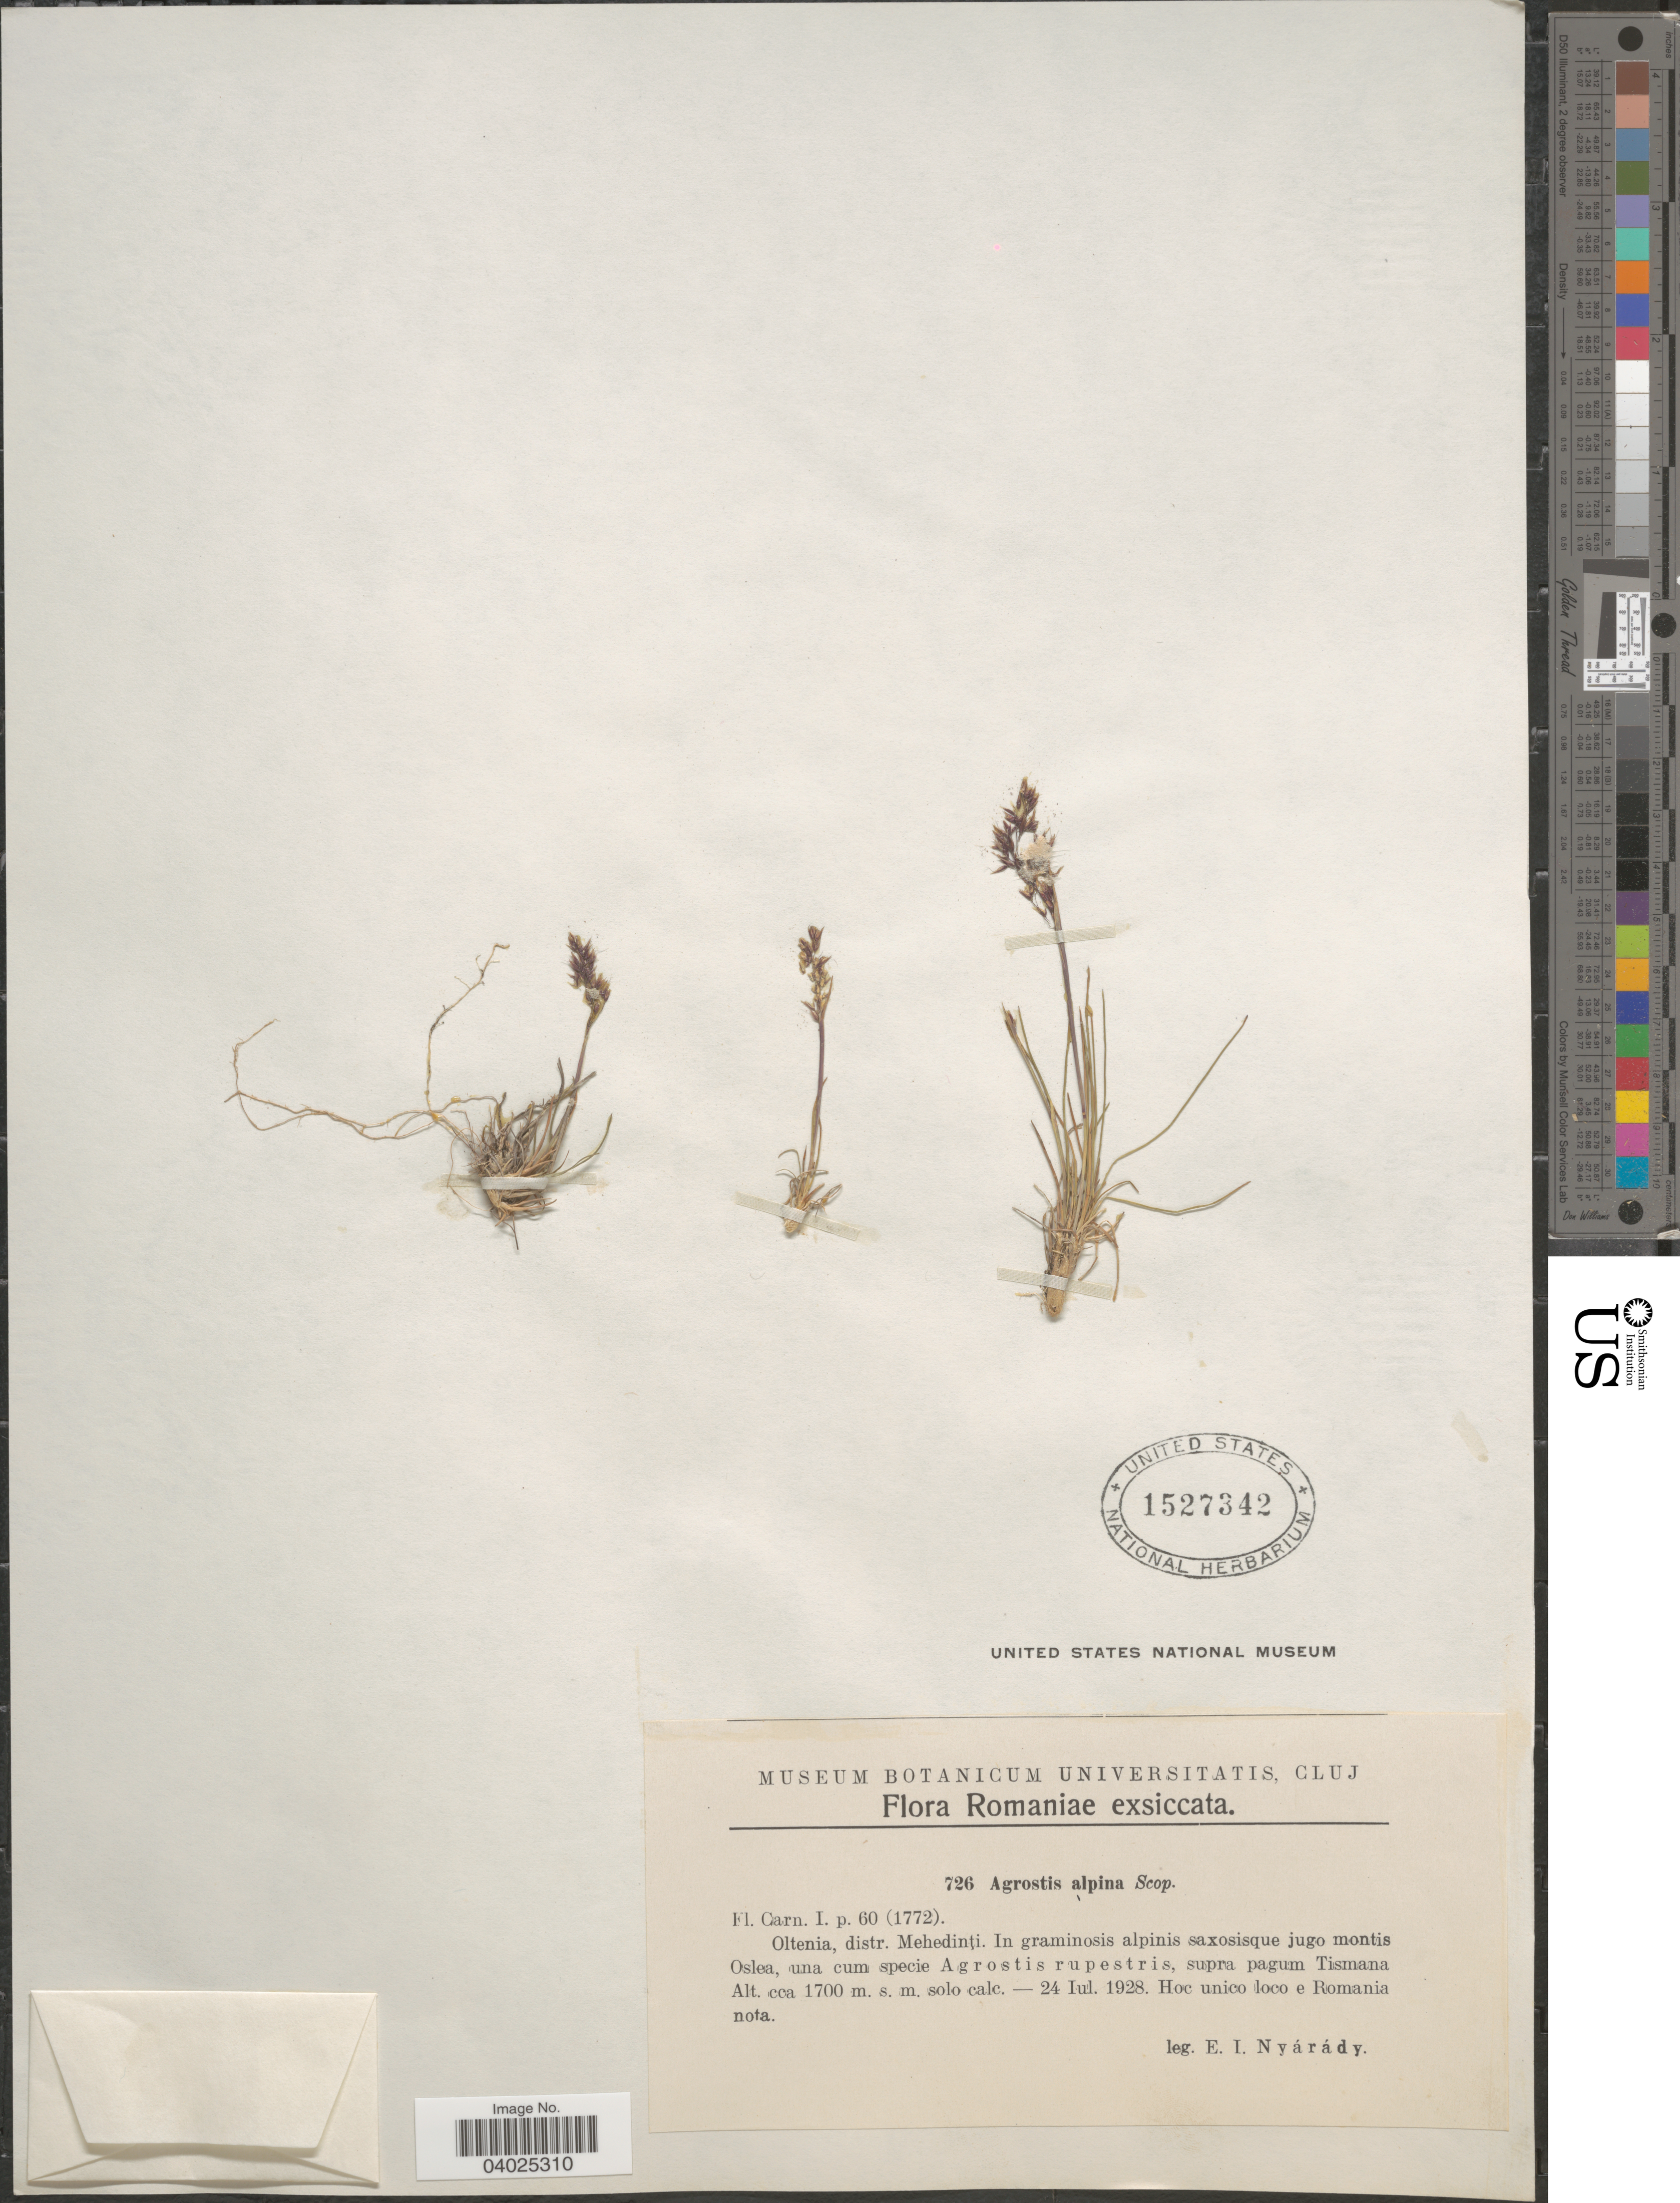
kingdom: Plantae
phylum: Tracheophyta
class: Liliopsida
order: Poales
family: Poaceae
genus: Alpagrostis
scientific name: Alpagrostis alpina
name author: (Scop.) P.M. Peterson et al.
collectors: E. Nyárády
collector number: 726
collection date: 1928-07-24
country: Romania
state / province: Mehedinti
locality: Oltenia, distr. Mehedinti. In graminosis alpinis saxosisque jugo montis Oslea, una cum specie Agrostis rupestris, supra pagum Tismana.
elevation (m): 1700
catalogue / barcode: US 1527342